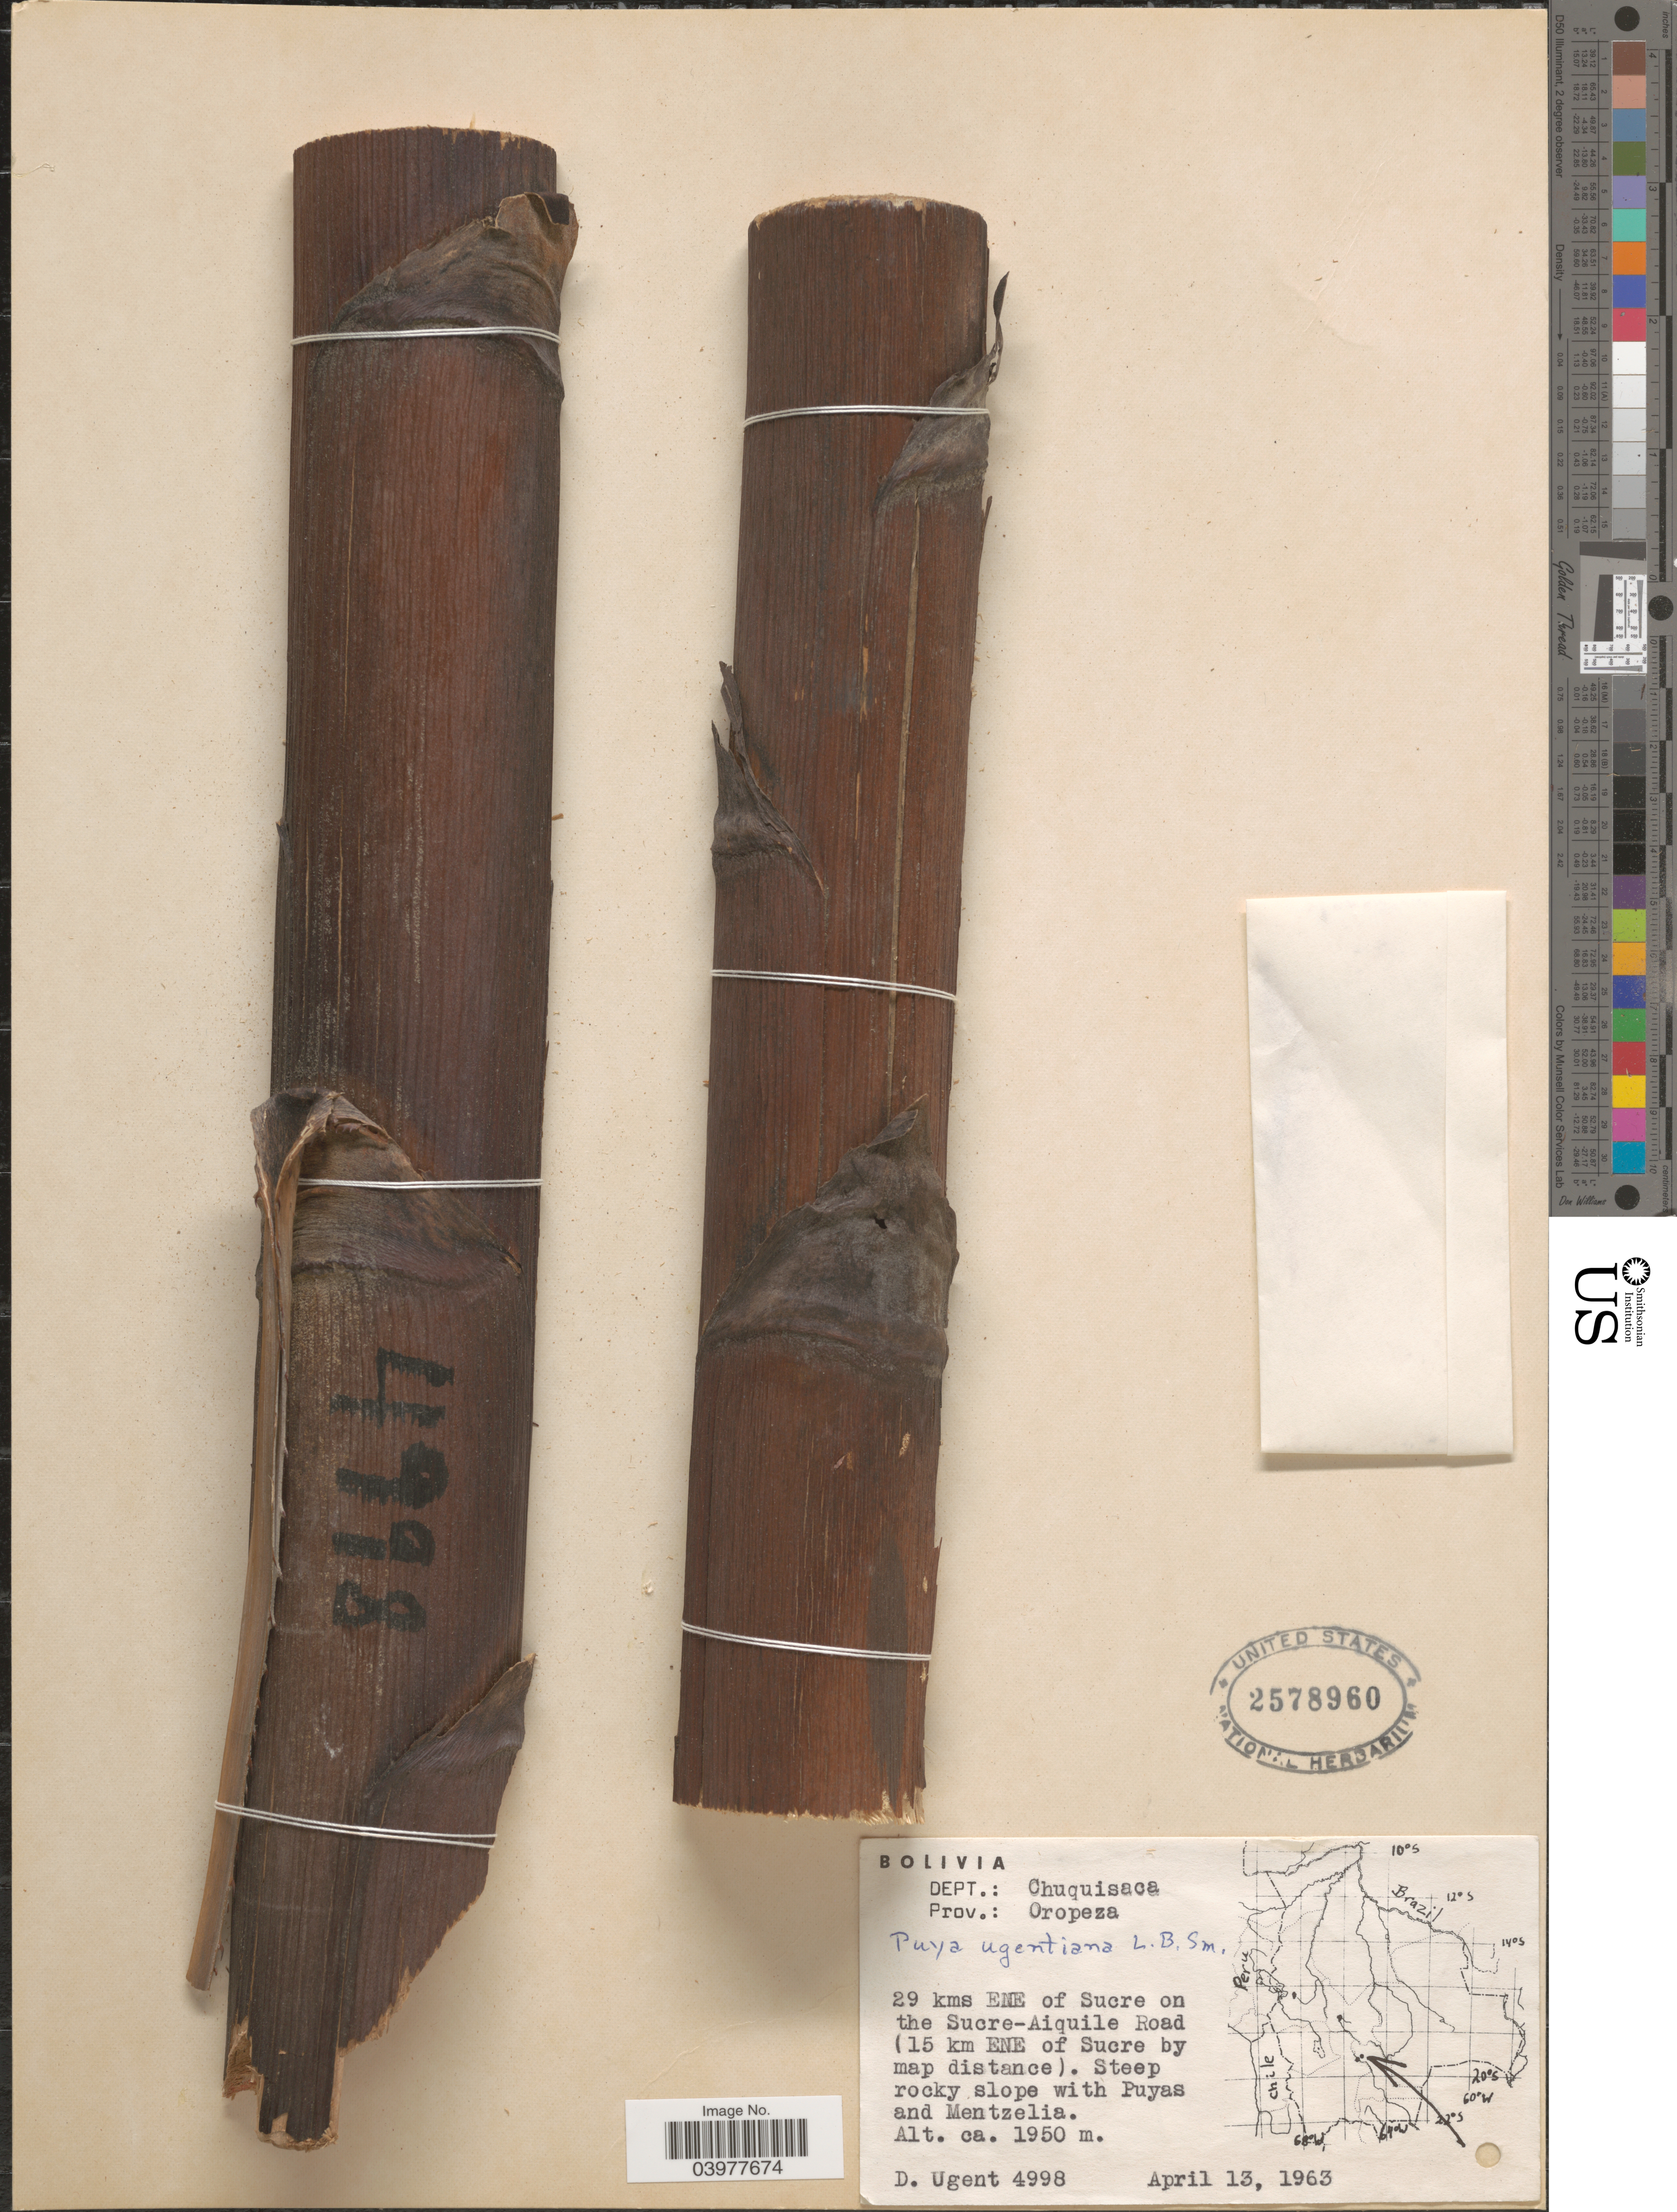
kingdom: Plantae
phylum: Tracheophyta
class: Liliopsida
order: Poales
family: Bromeliaceae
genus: Puya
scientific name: Puya ugentiana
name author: L.B. Sm.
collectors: D. Ugent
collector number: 4998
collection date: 1963-04-13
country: Bolivia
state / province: Chuquisaca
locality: Dept.: Chuquisaca. Prov.: Oropeza. 29 kms ENE of Sucre on the Sucre-Aiquile Road (15 km ENE of Sucre by map distance).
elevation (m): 1950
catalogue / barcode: US 2578960